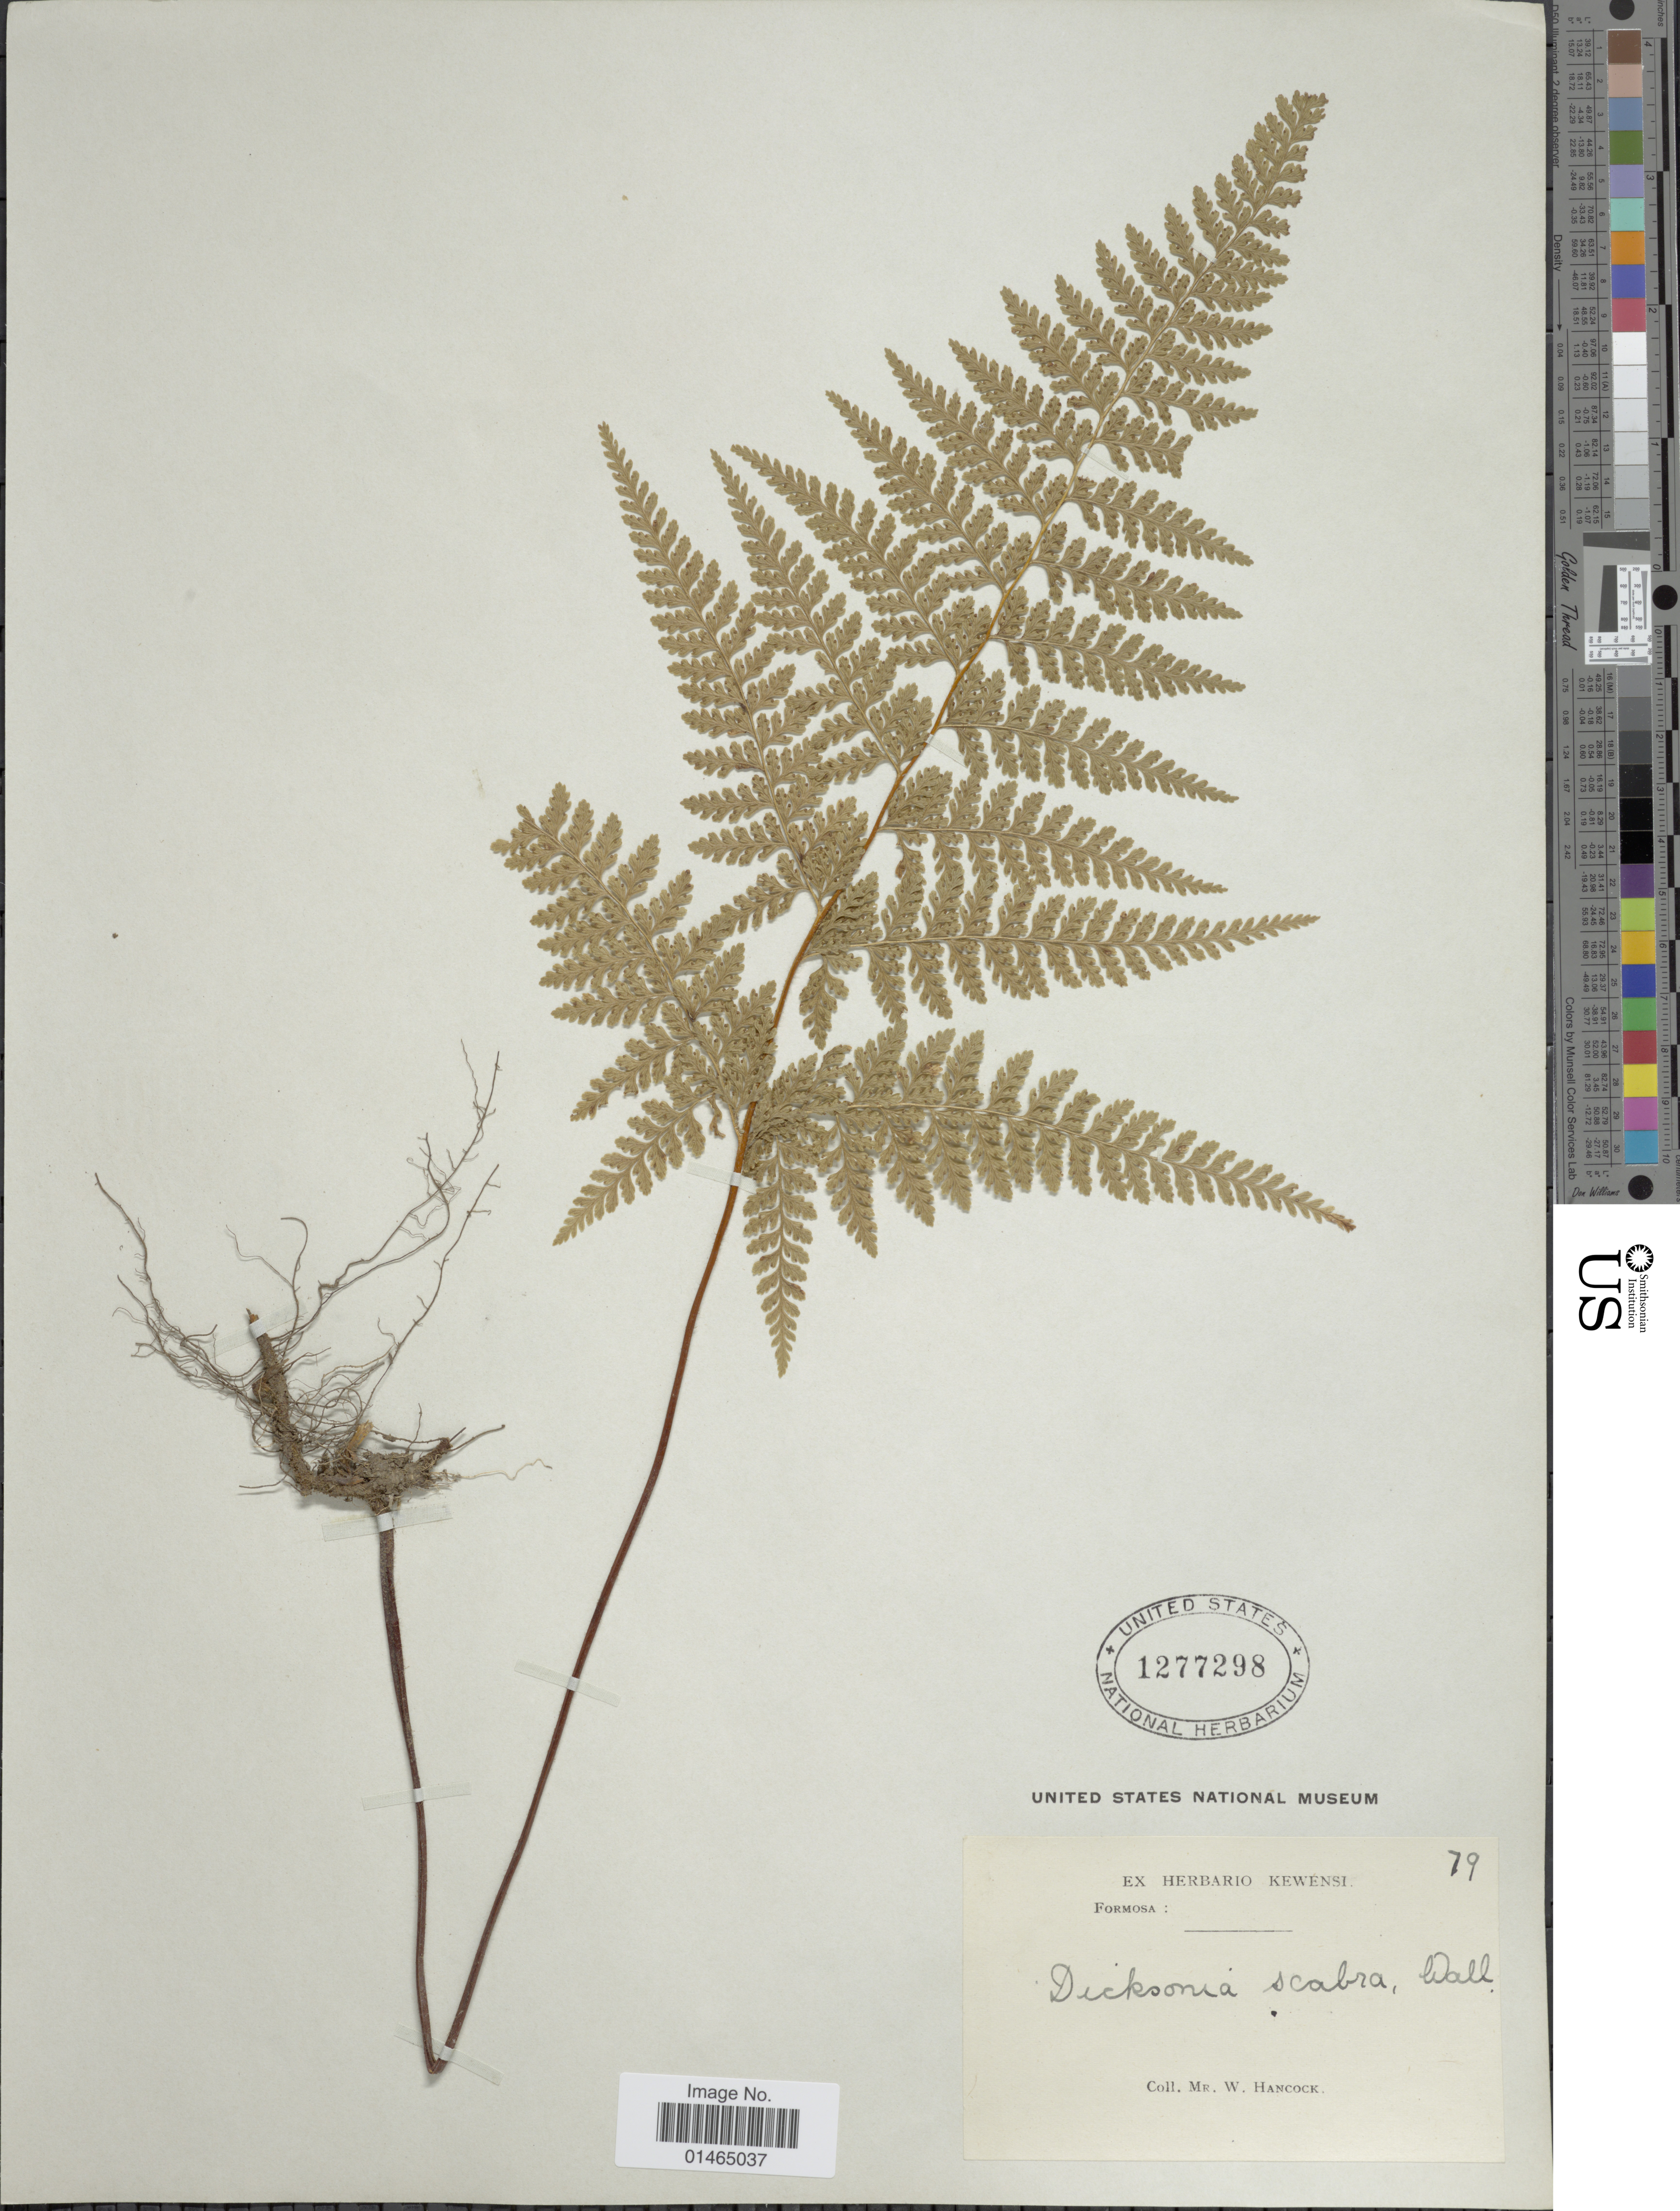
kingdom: Plantae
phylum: Tracheophyta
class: Polypodiopsida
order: Polypodiales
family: Dennstaedtiaceae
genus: Dennstaedtia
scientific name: Dennstaedtia scabra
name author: (Wall. ex Hook.) T. Moore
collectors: W. Hancock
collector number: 79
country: Taiwan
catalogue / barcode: US 1277298